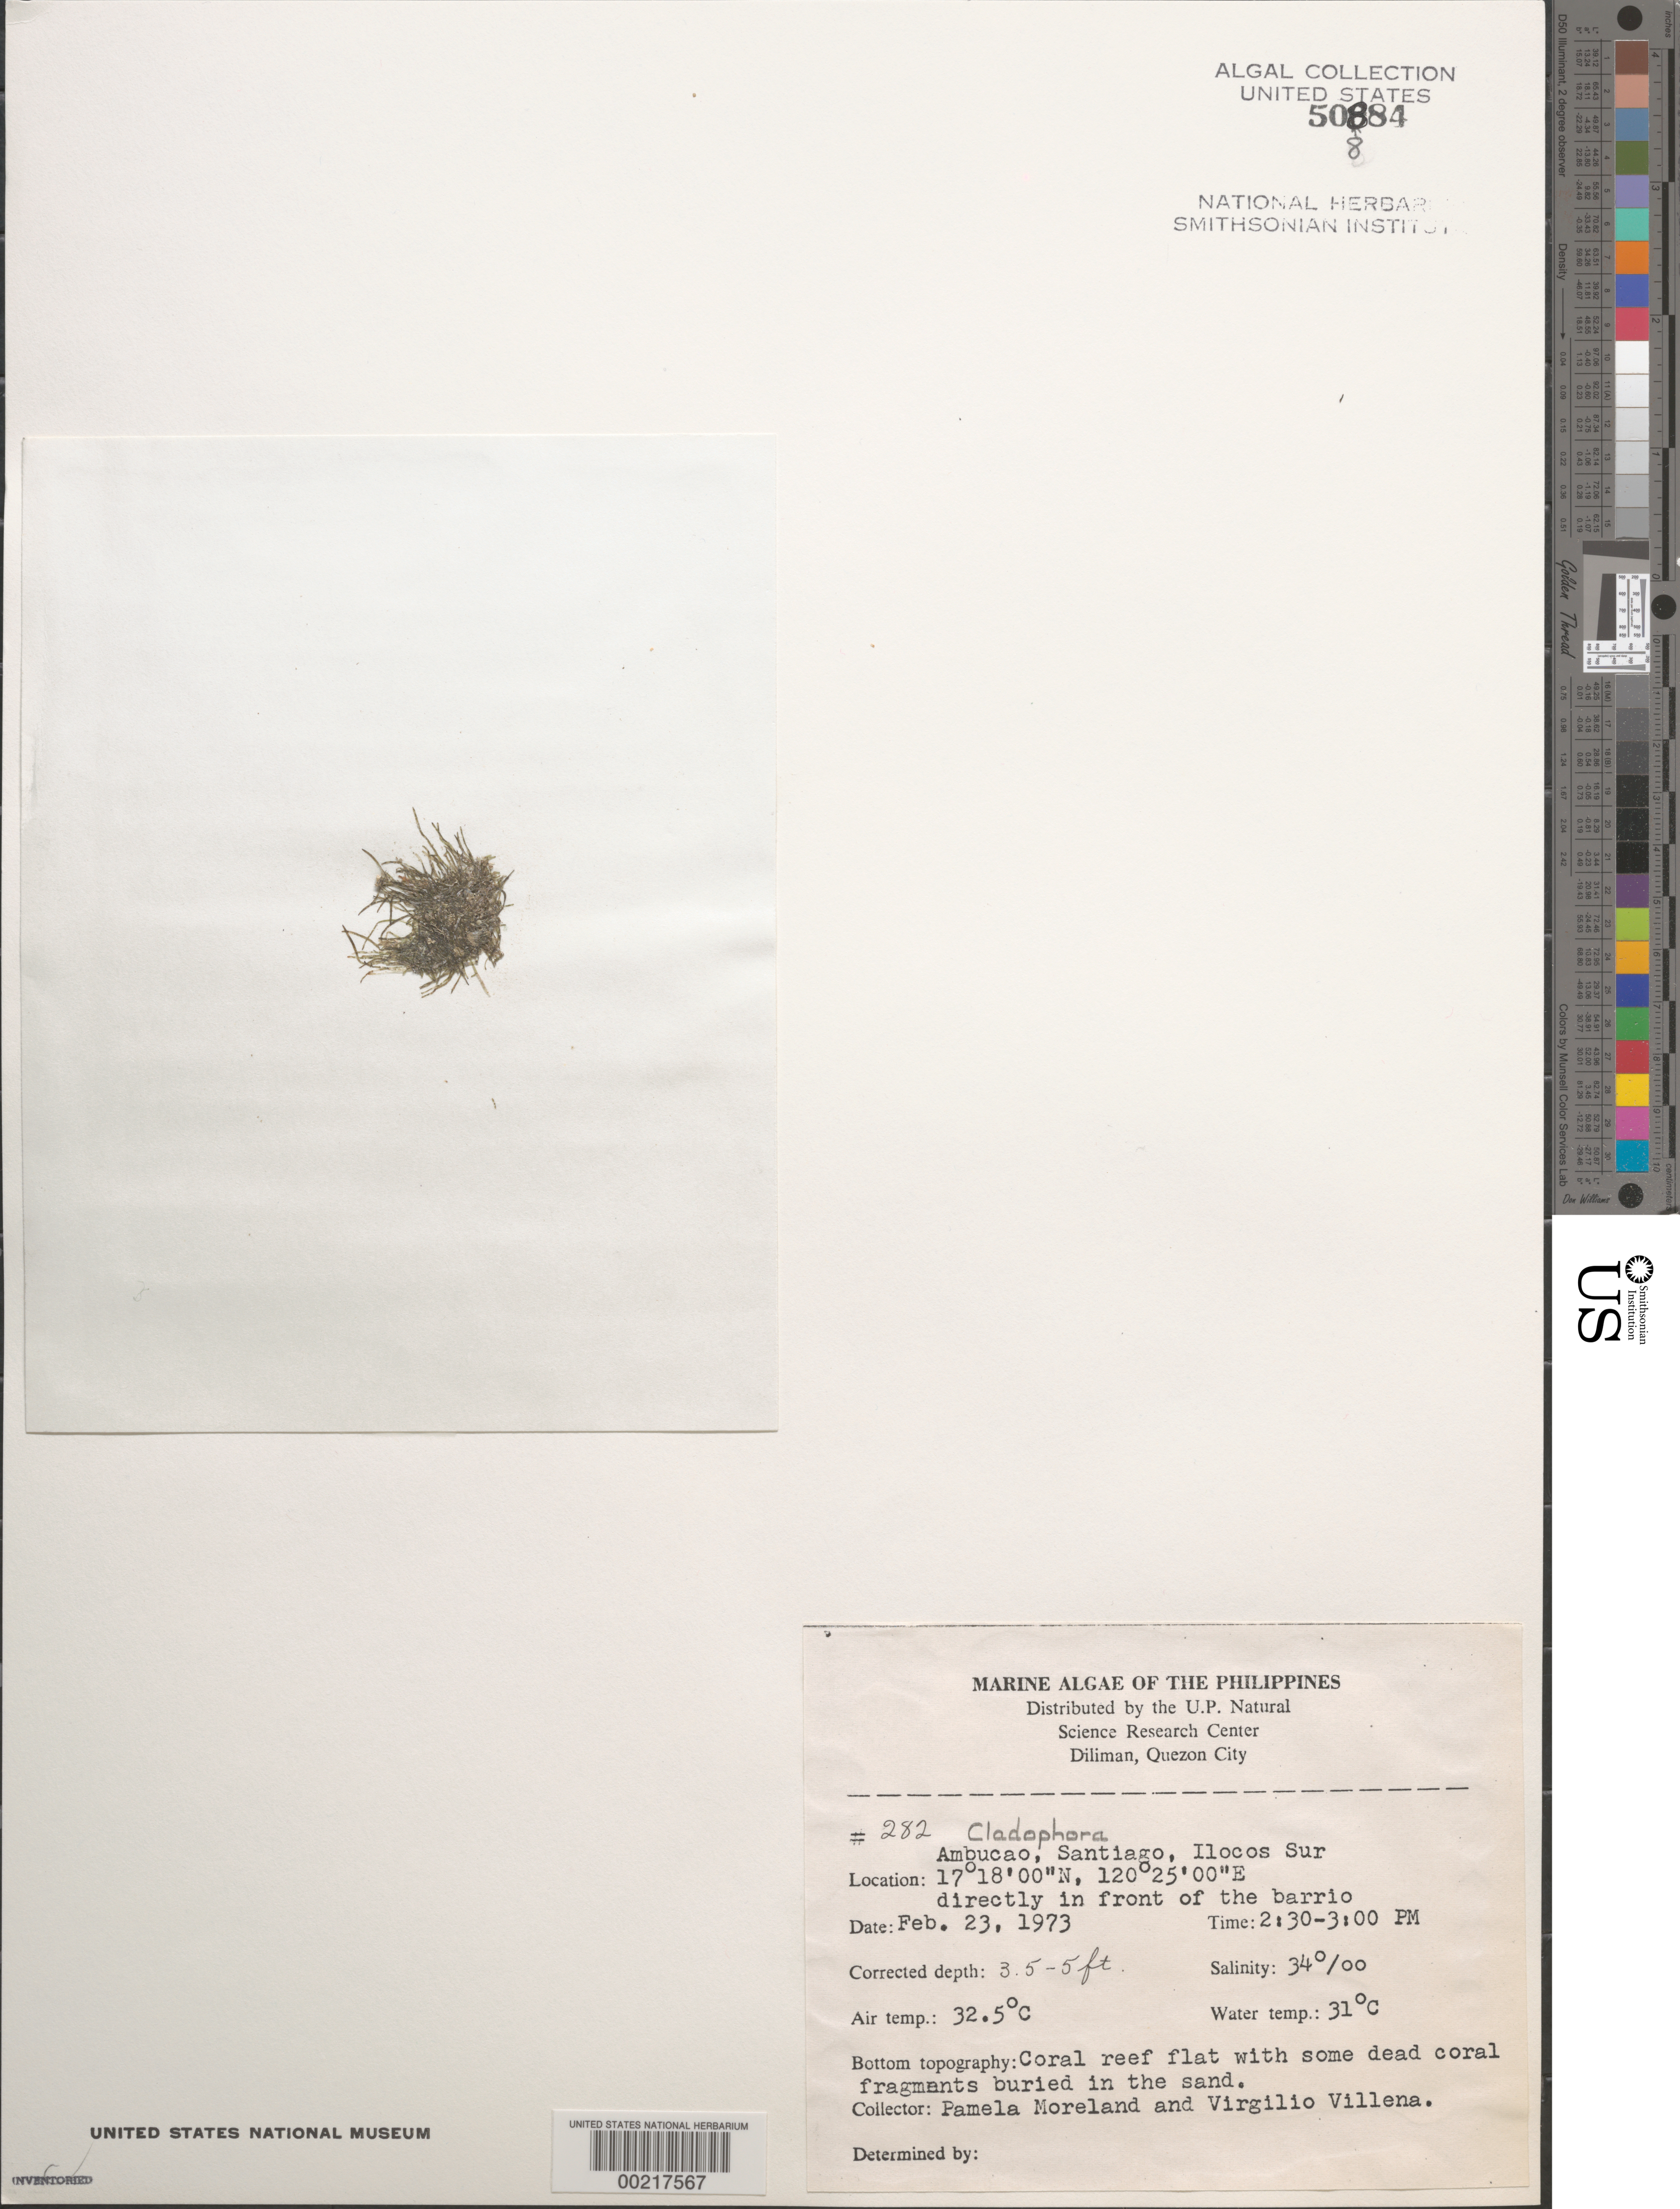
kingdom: Plantae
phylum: Chlorophyta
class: Ulvophyceae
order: Cladophorales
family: Cladophoraceae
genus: Cladophora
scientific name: Cladophora sp.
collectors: P. Moreland & V. Villena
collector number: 282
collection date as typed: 23 Feb 1973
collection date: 1973-02-23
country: Philippines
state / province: Ilocos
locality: Quezon, ambucao, santiago, ilocos sur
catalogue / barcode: US 50884